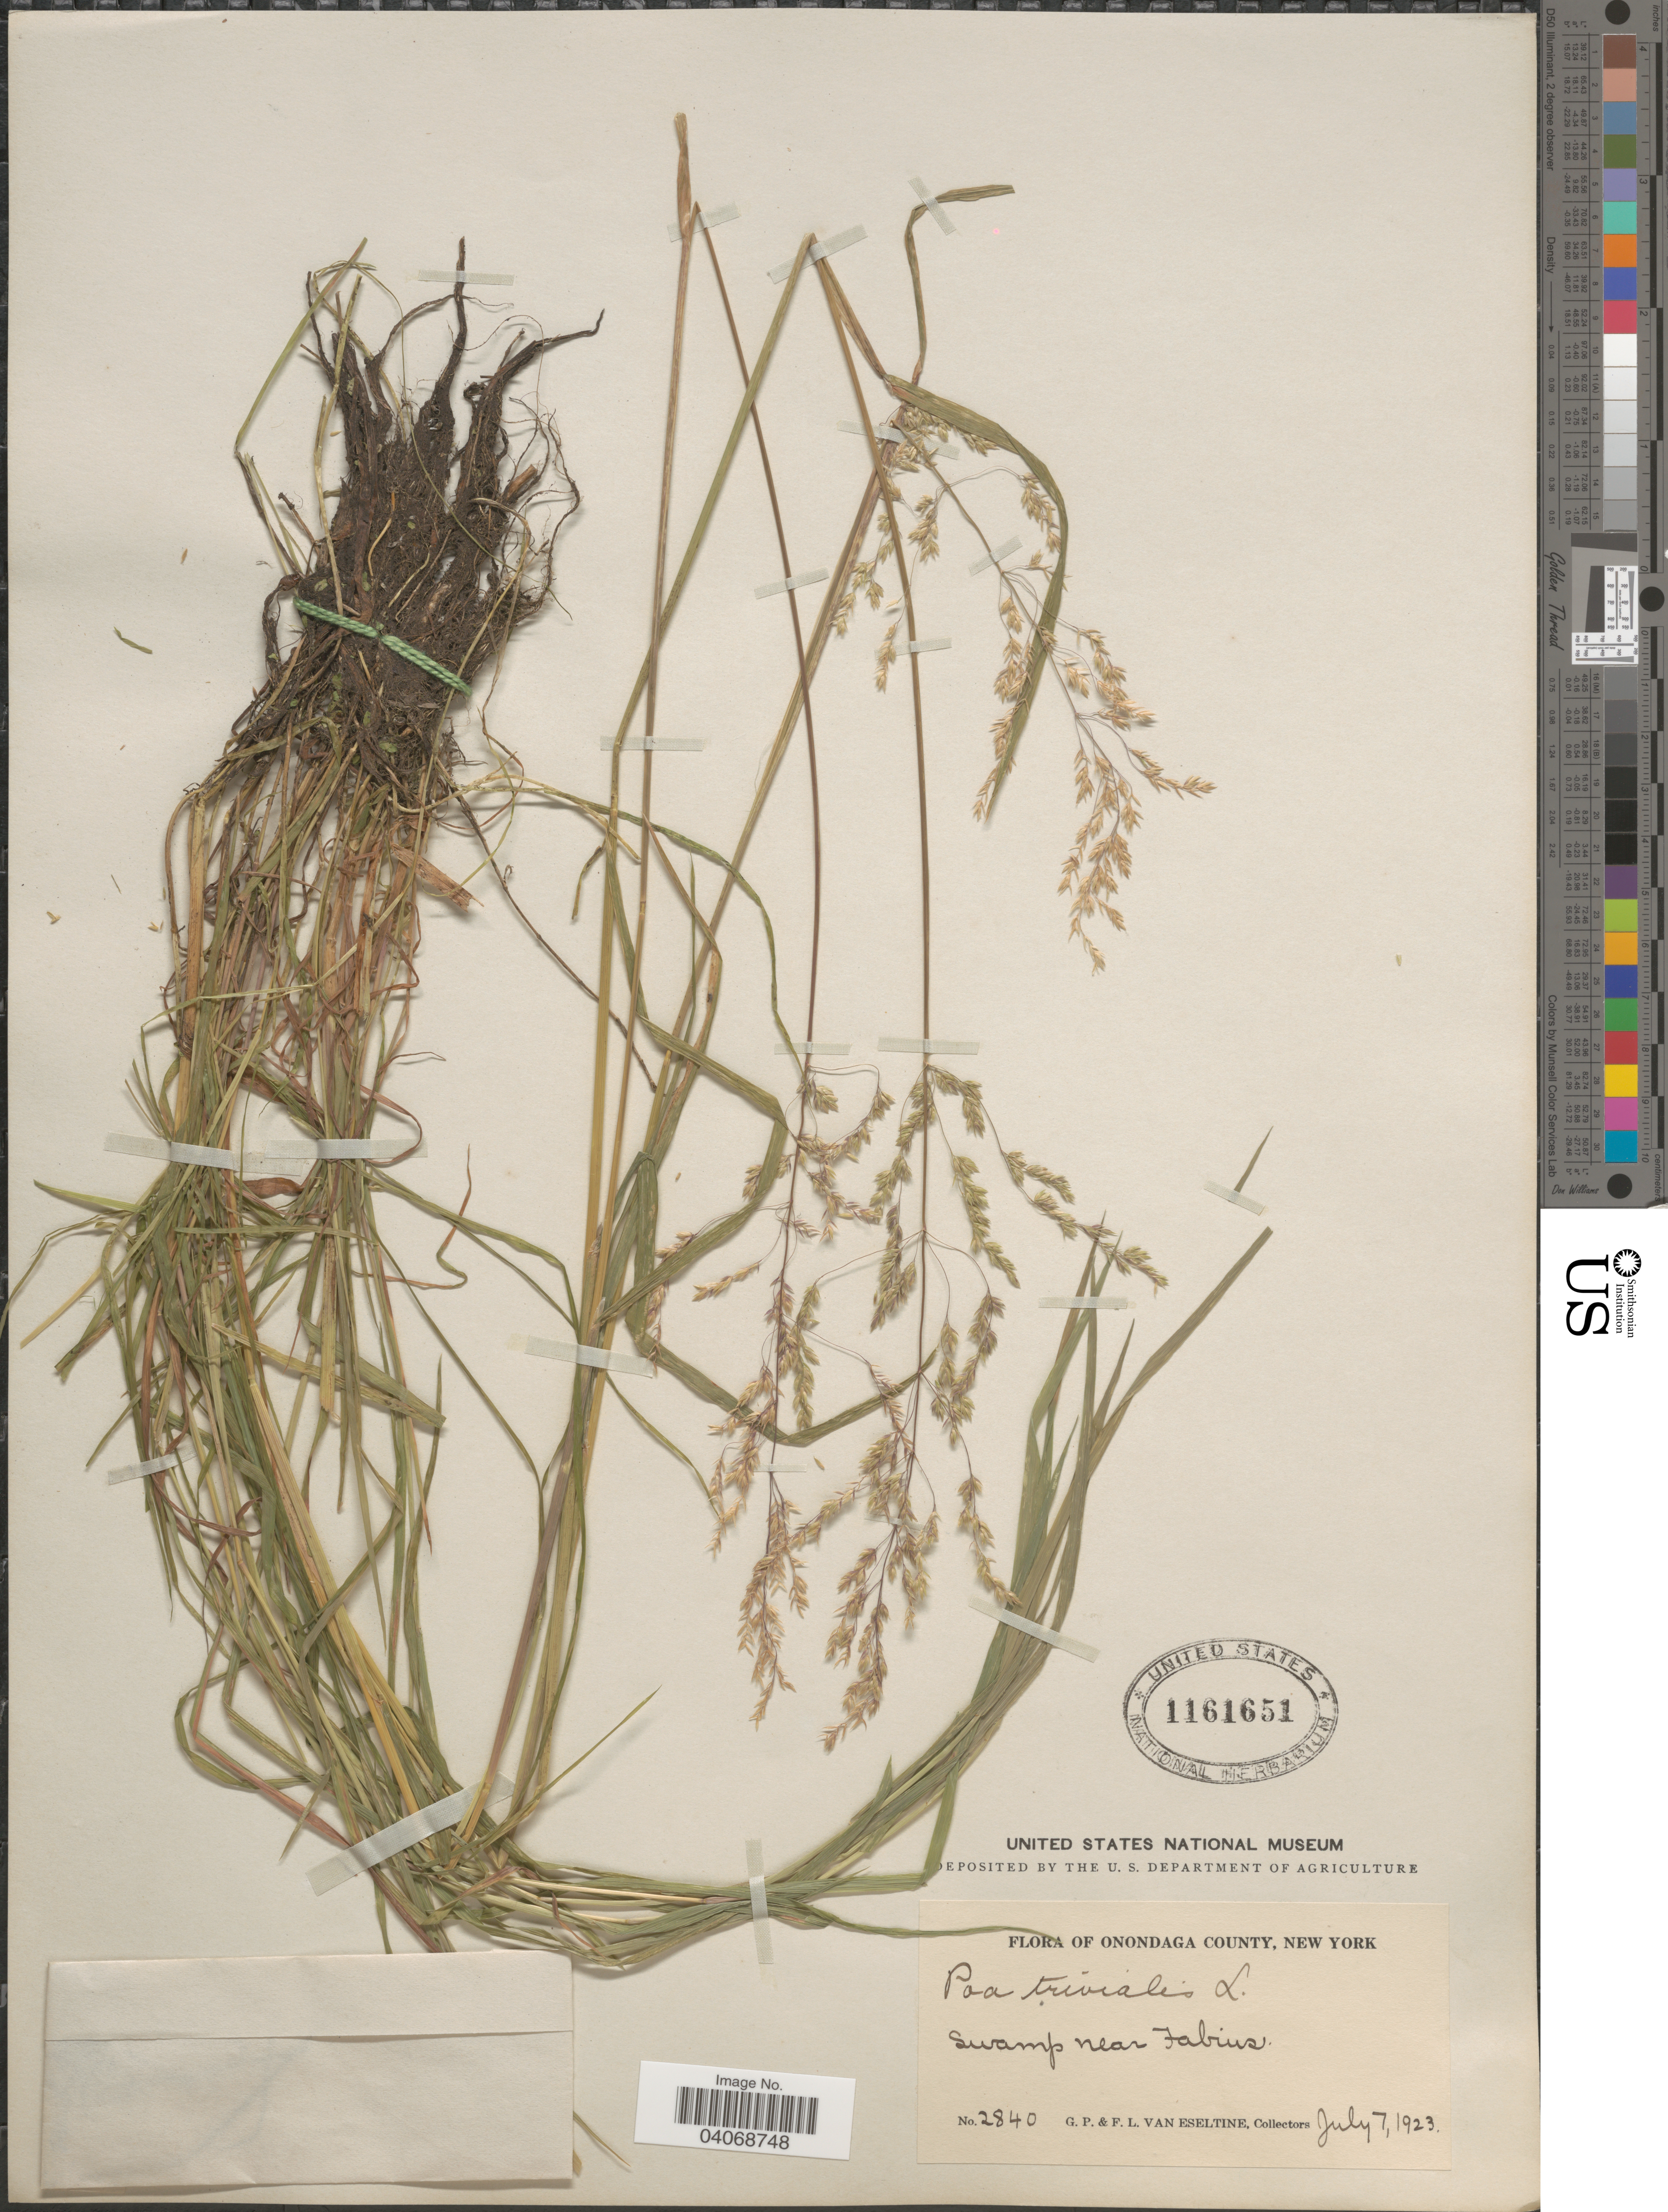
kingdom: Plantae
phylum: Tracheophyta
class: Liliopsida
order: Poales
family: Poaceae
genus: Poa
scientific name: Poa trivialis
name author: L.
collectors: G. P. Van Eseltine & F. Van eseltine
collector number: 2840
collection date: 1923-07-07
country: United States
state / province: New York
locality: Onondaga County. Swamp near Fabins.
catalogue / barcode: US 1161651